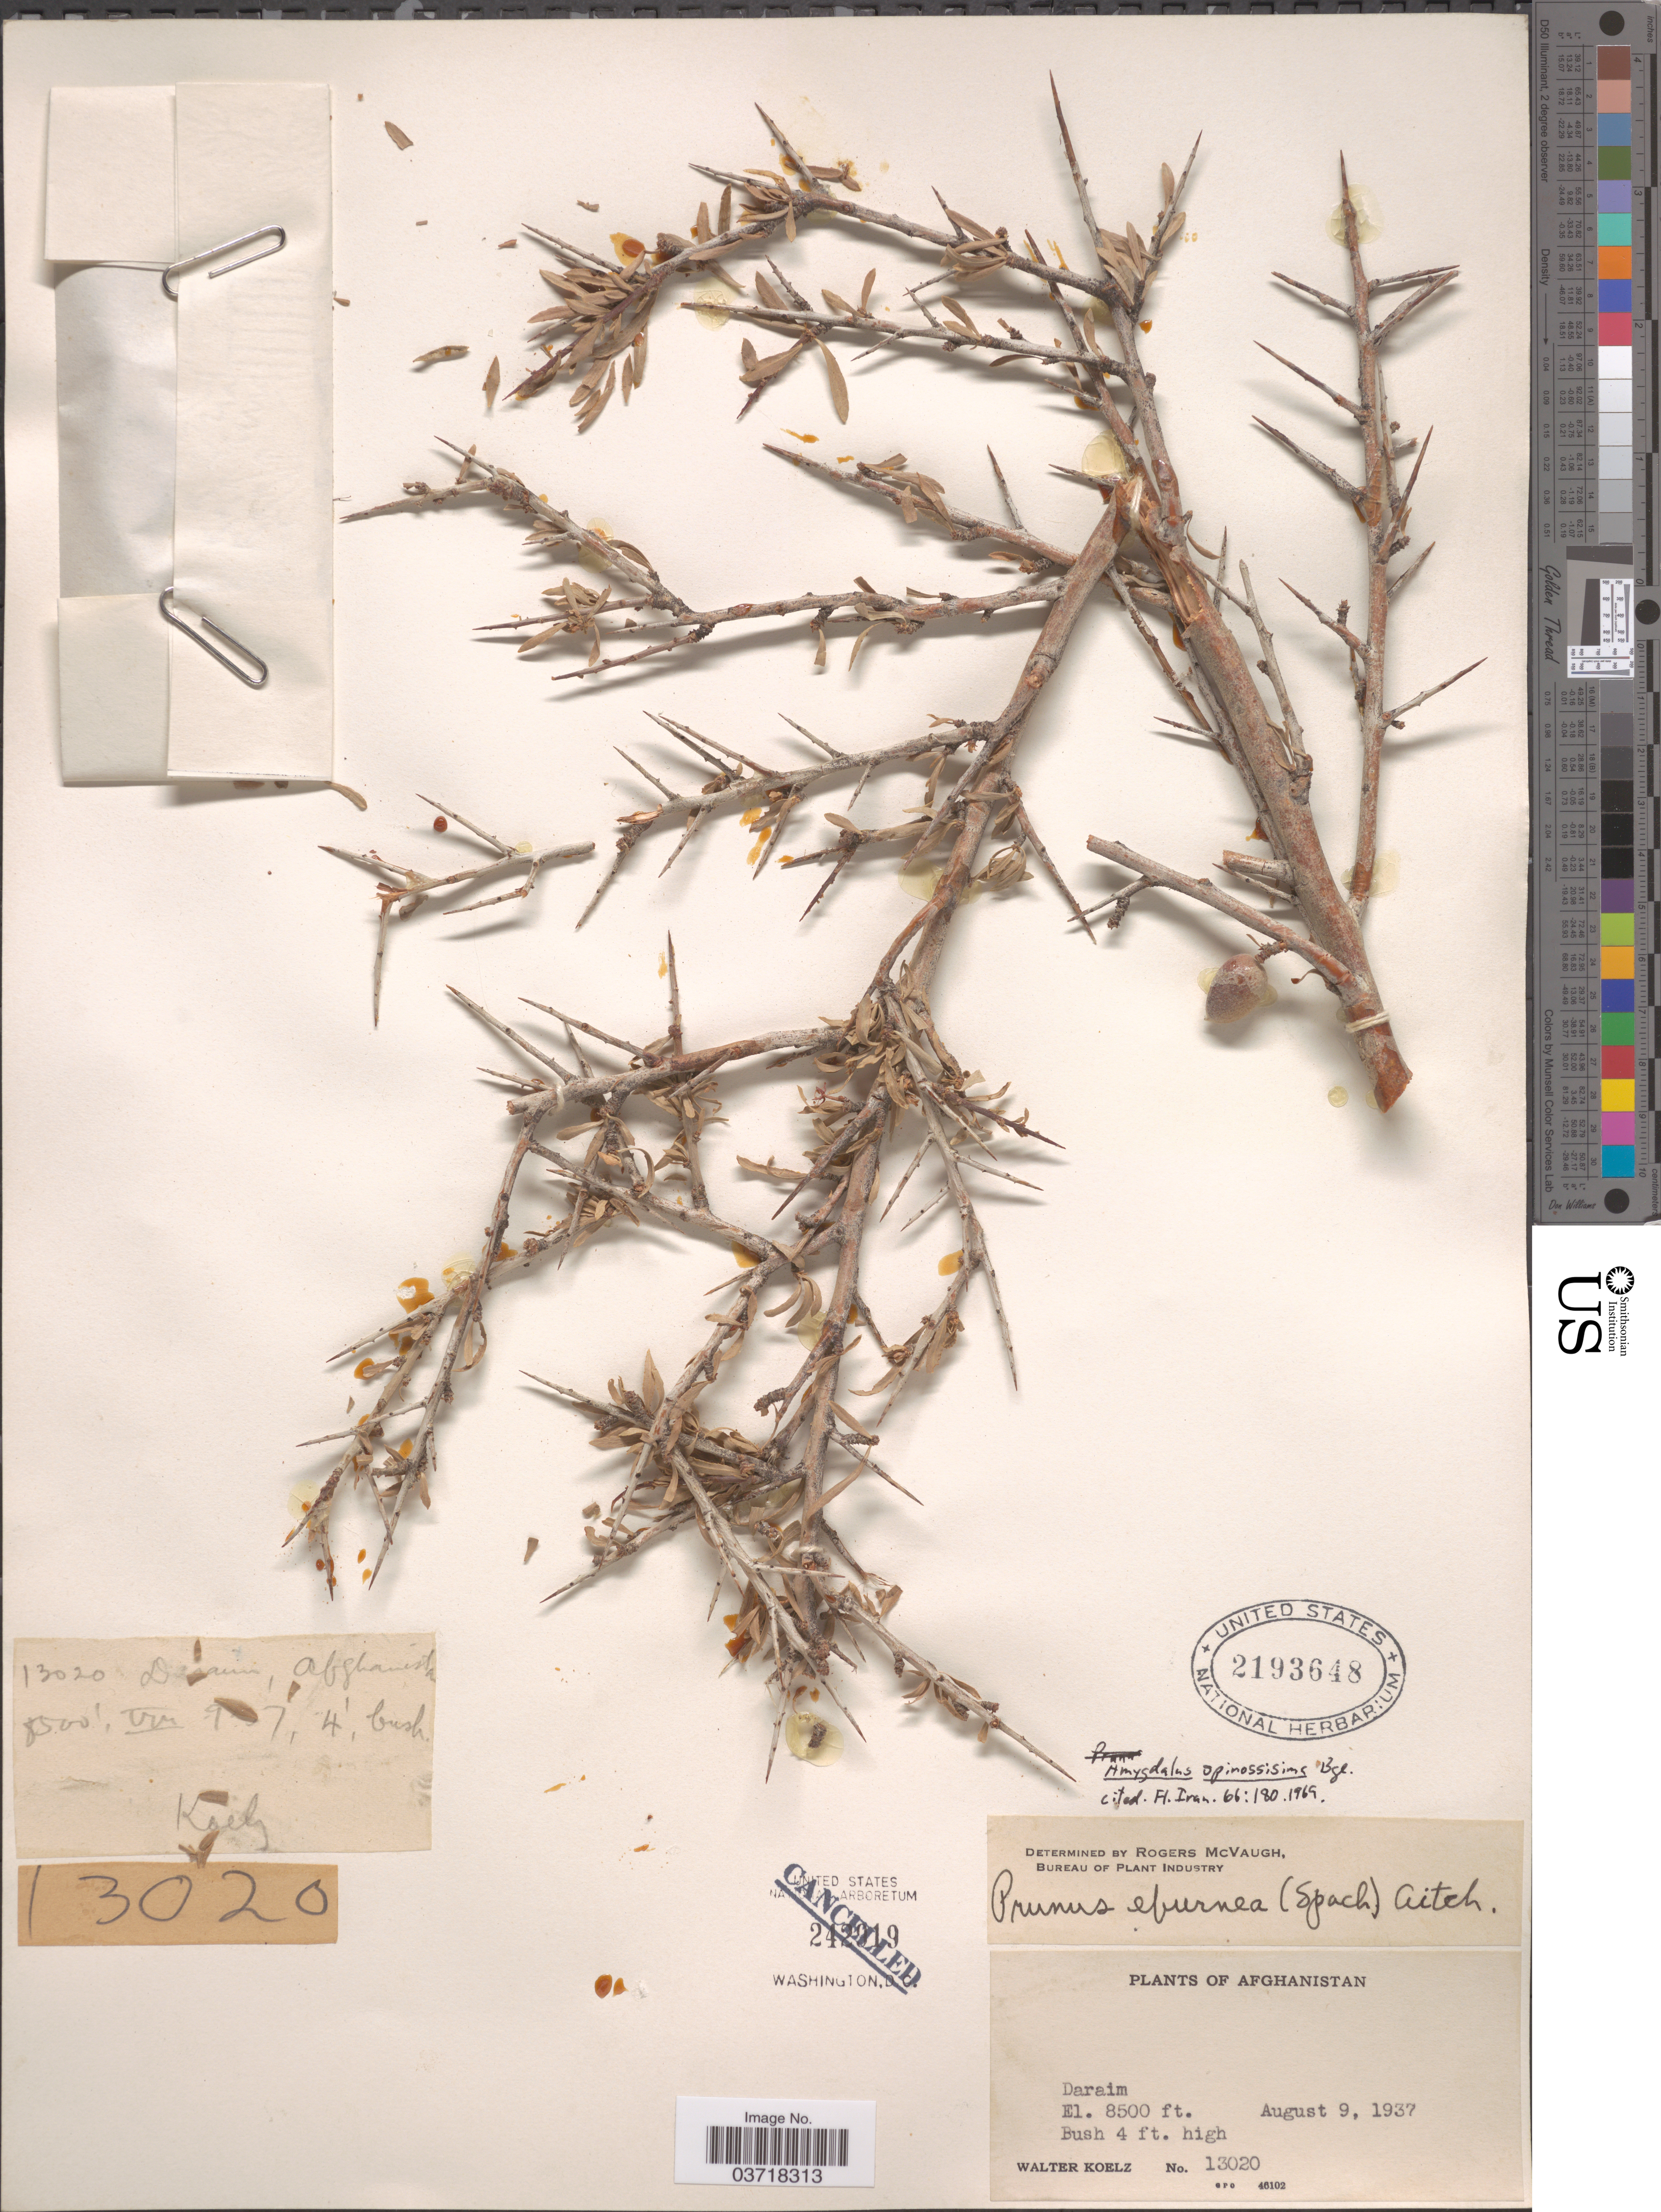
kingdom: Plantae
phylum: Tracheophyta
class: Magnoliopsida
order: Rosales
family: Rosaceae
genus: Prunus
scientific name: Prunus spinosissima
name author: Franch.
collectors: W. N. Koelz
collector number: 13020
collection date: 1937-08-09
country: Afghanistan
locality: Daraim.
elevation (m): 2591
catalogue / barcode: US 2193648